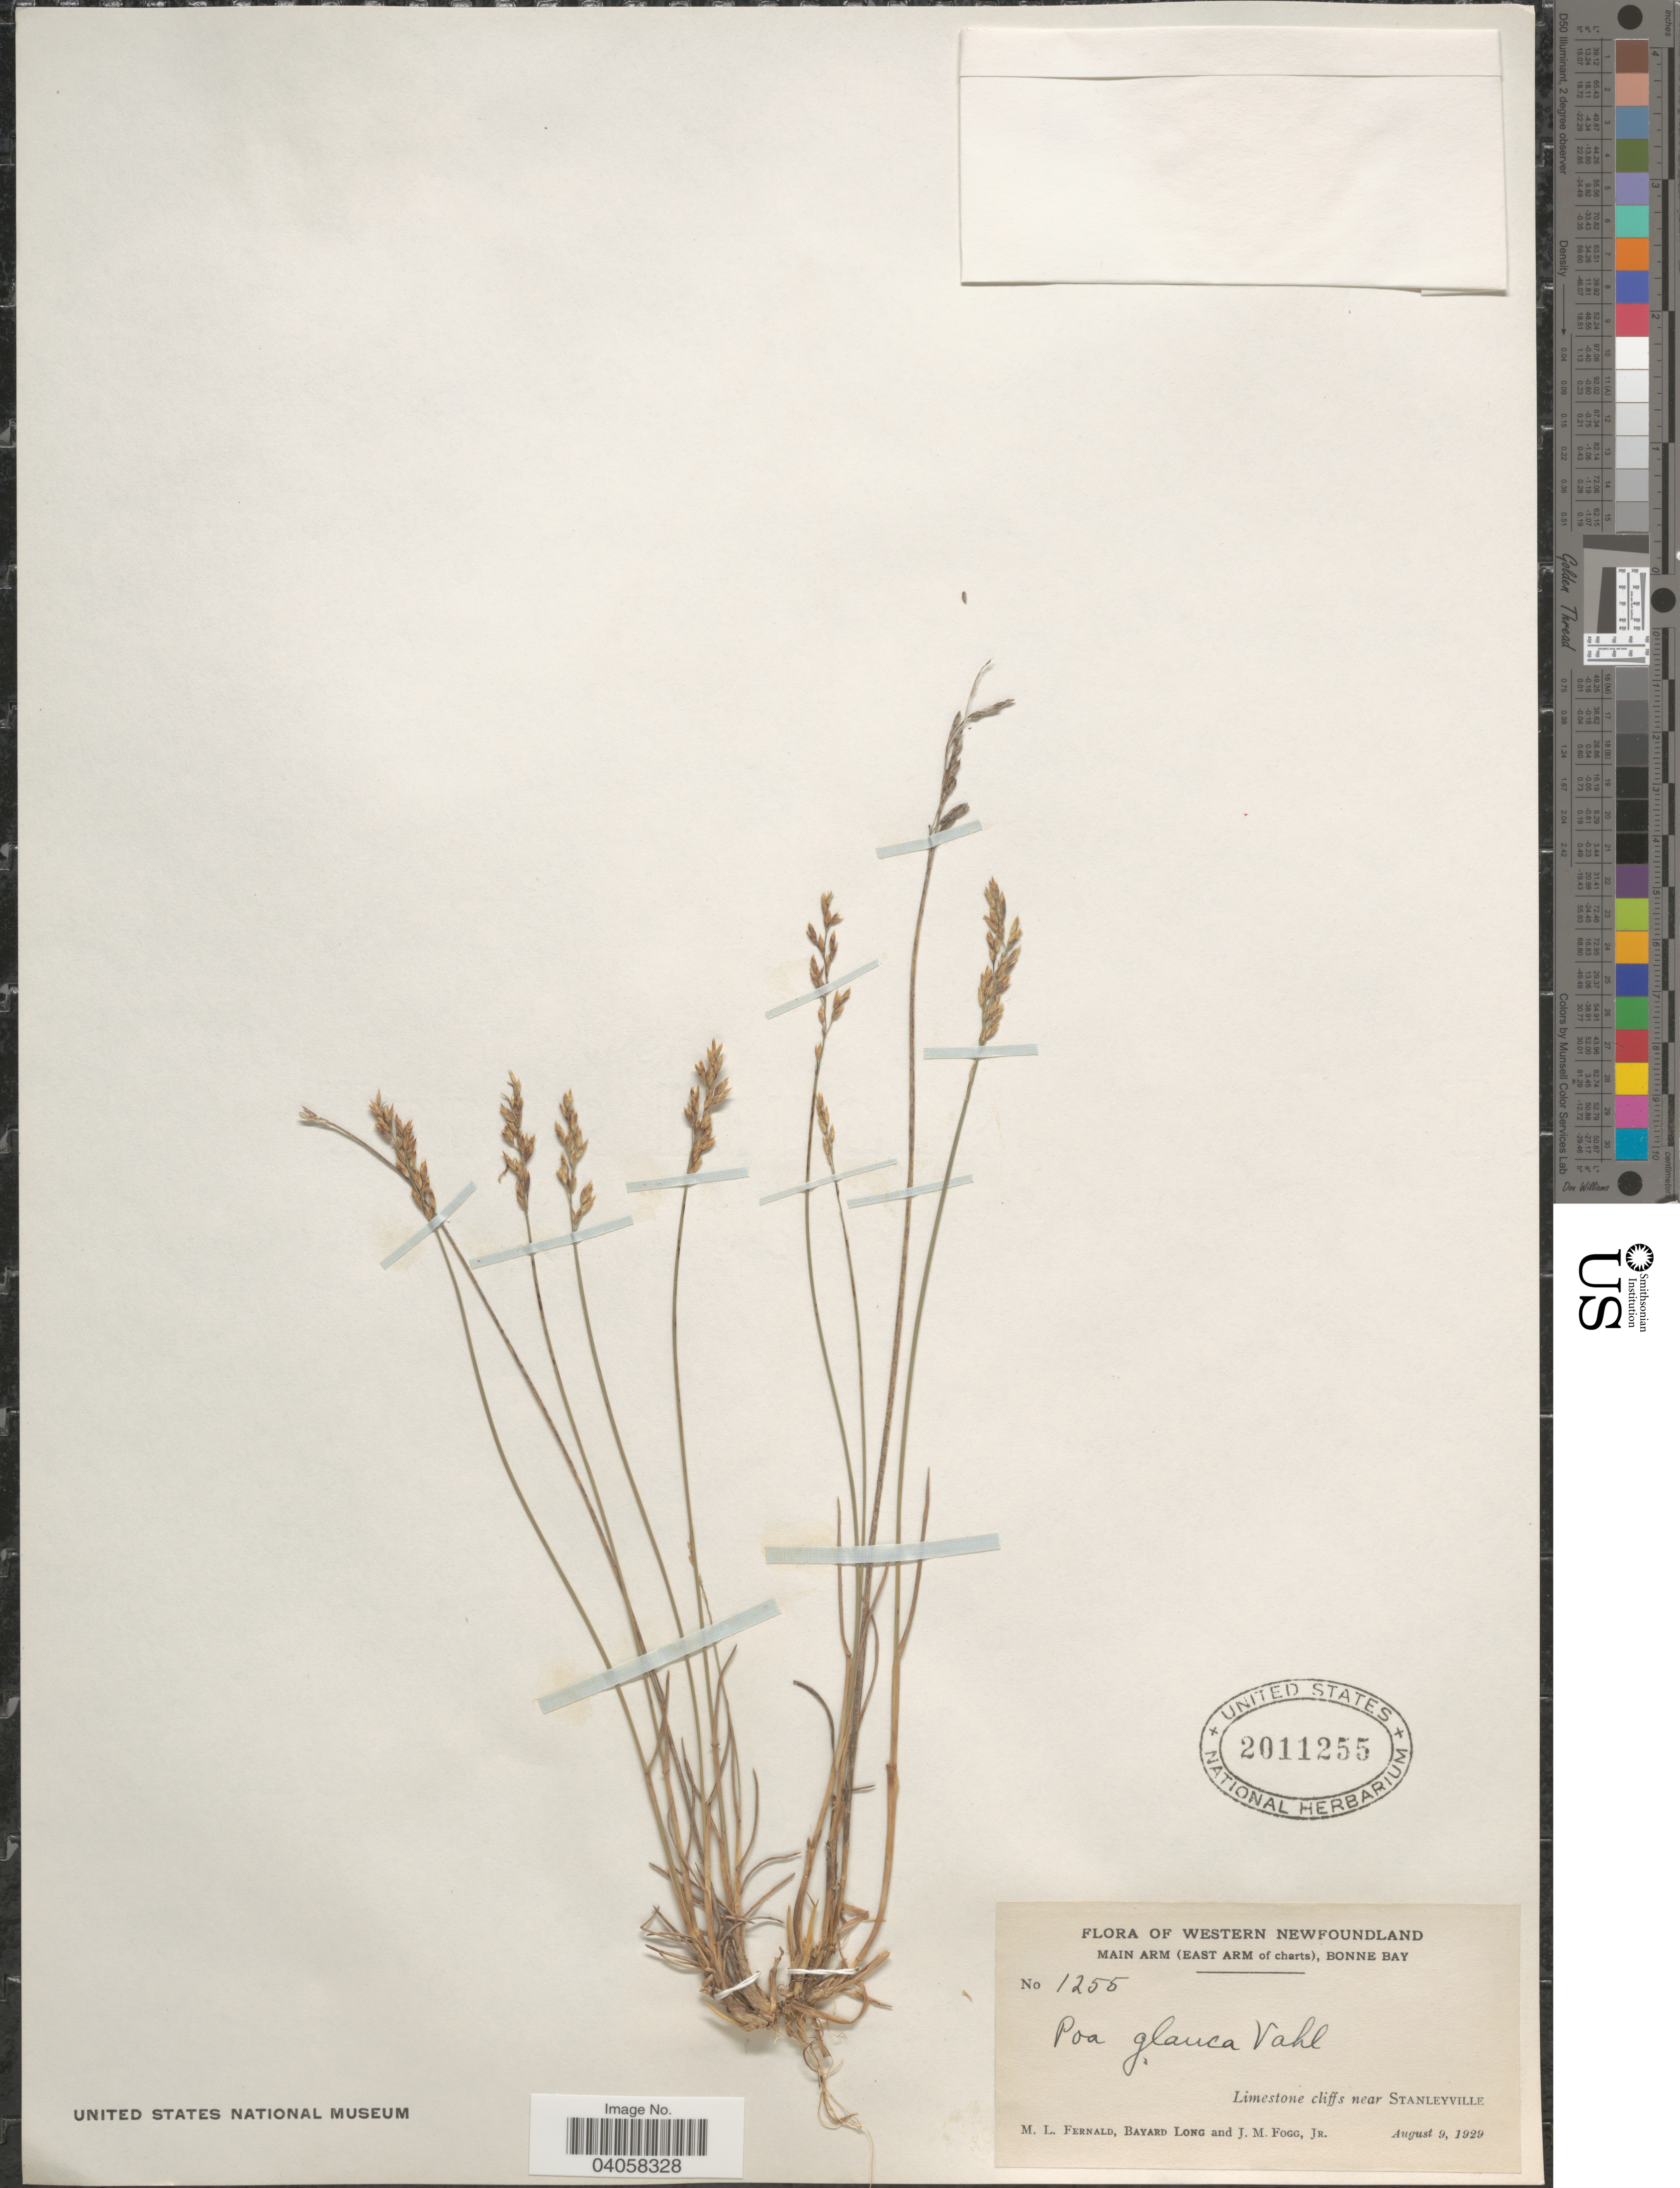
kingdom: Plantae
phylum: Tracheophyta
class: Liliopsida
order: Poales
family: Poaceae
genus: Poa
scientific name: Poa glauca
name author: Vahl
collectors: M. L. Fernald, B. Long & J. Fogg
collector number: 1255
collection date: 1929-08-09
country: Canada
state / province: Newfoundland and Labrador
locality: Western Newfoundland. Main Arm (East Arm of charts), Bonne Bay. Limestone cliffs near Stanleyville.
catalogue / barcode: US 2011255